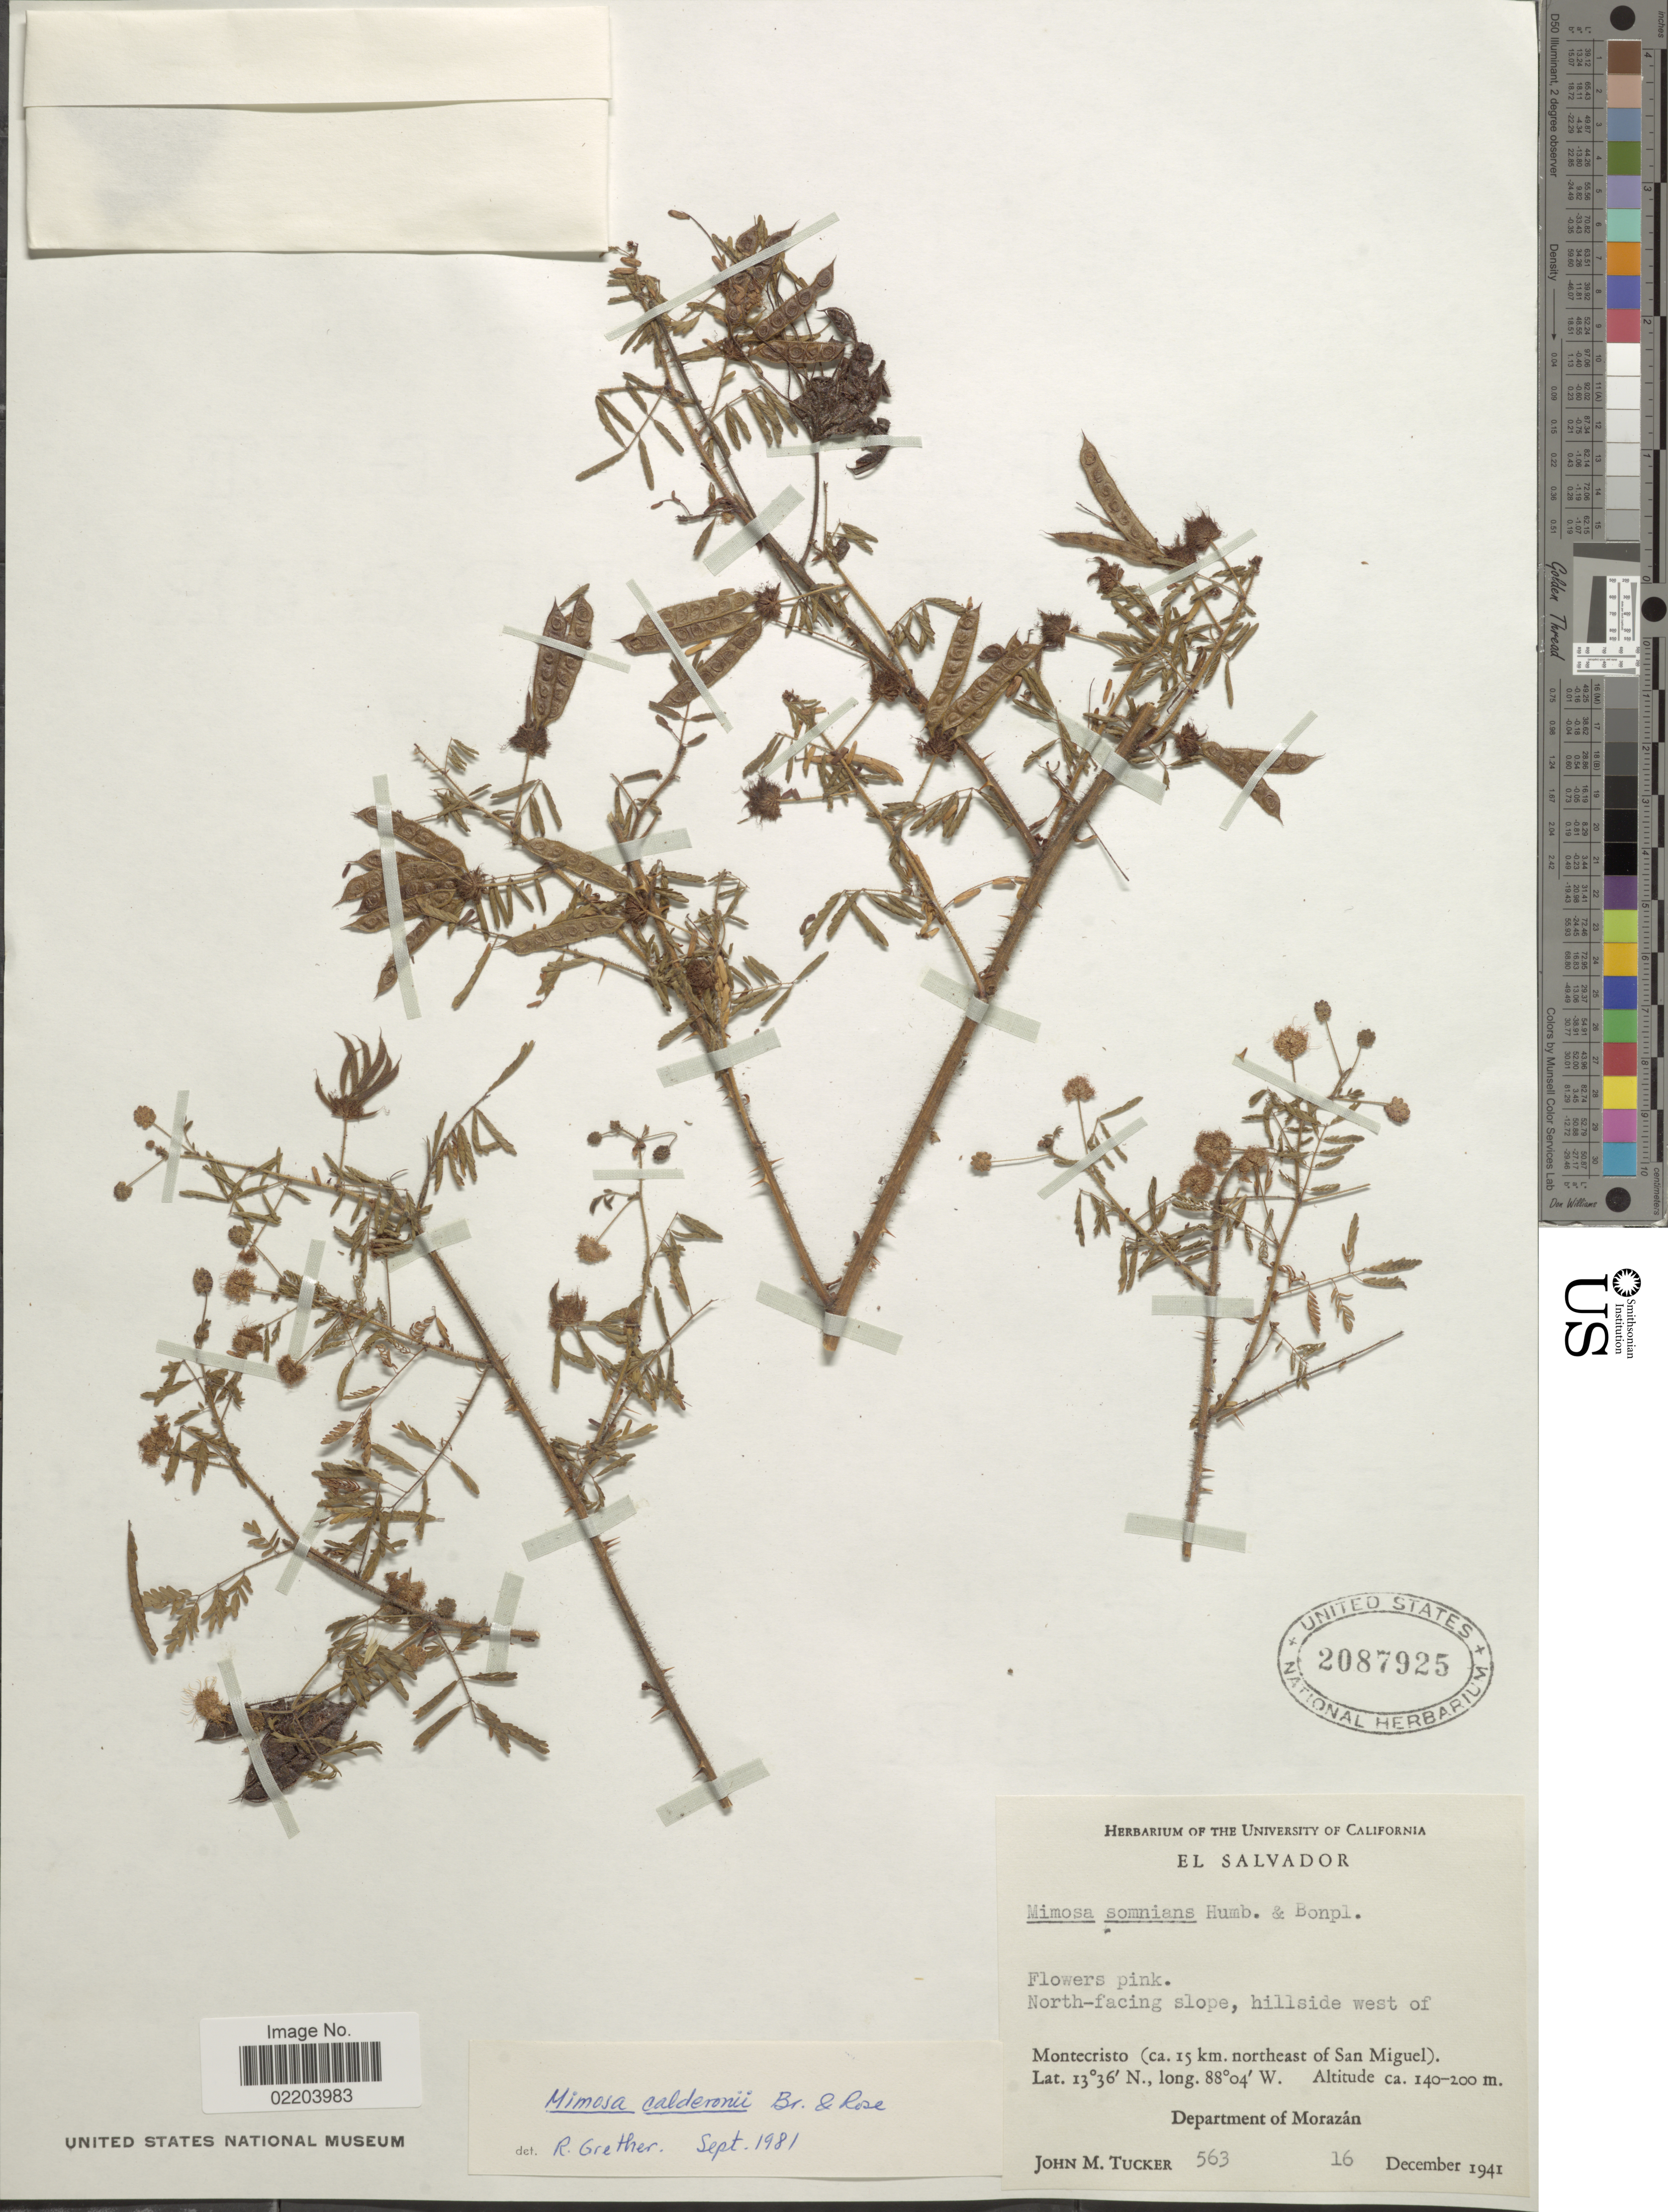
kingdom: Plantae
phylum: Tracheophyta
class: Magnoliopsida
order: Fabales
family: Fabaceae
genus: Mimosa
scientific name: Mimosa calderonii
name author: Britton & Rose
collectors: J. M. Tucker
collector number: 563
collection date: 1941-12-16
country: El Salvador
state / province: Morazan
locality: North-facing slope, hillside west of Montecristo (ca. 15 km. northeast of San Miguel). Department of Morazán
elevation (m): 140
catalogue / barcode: US 2087925